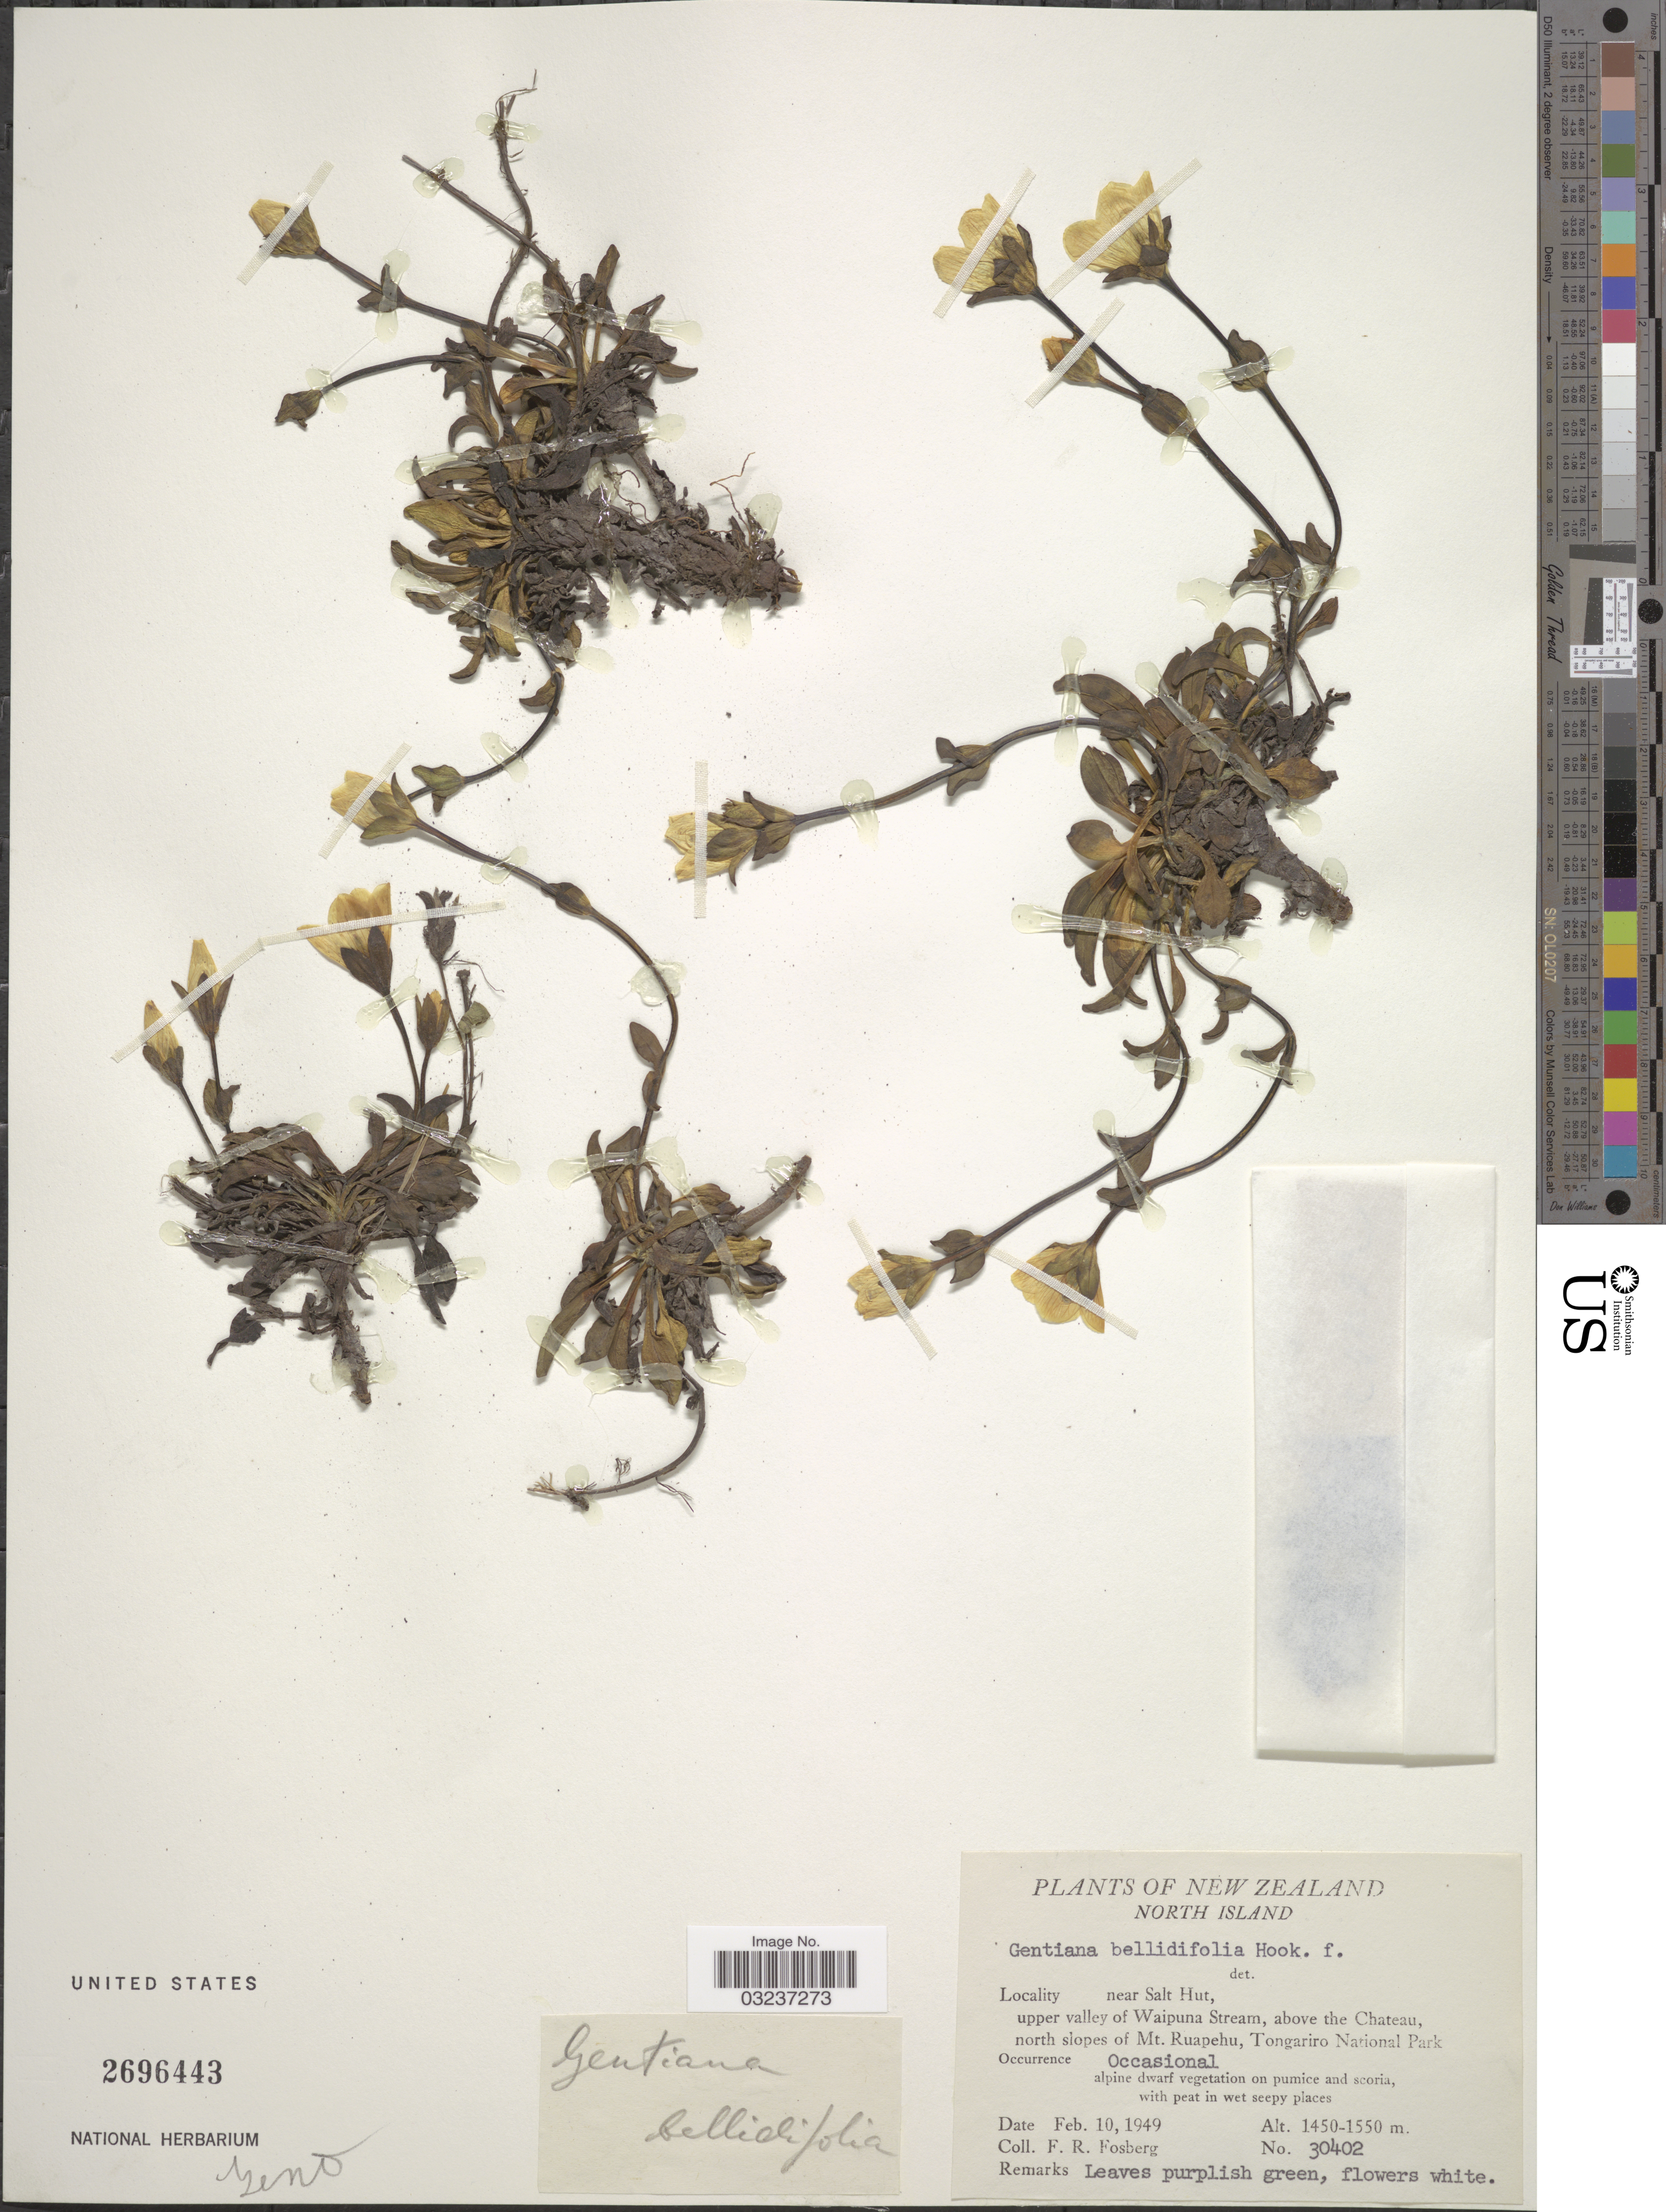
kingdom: Plantae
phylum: Tracheophyta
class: Magnoliopsida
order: Gentianales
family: Gentianaceae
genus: Gentiana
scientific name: Gentiana bellidifolia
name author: Hook. f.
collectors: F. R. Fosberg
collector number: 30402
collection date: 1949-02-10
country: New Zealand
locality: North Island. Near Salt Hut, upper valley of Waipuna Stream, above the Chateau, north slopes of Mt. Ruapehu, Tongariro National Park.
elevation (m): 1450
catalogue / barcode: US 2696443